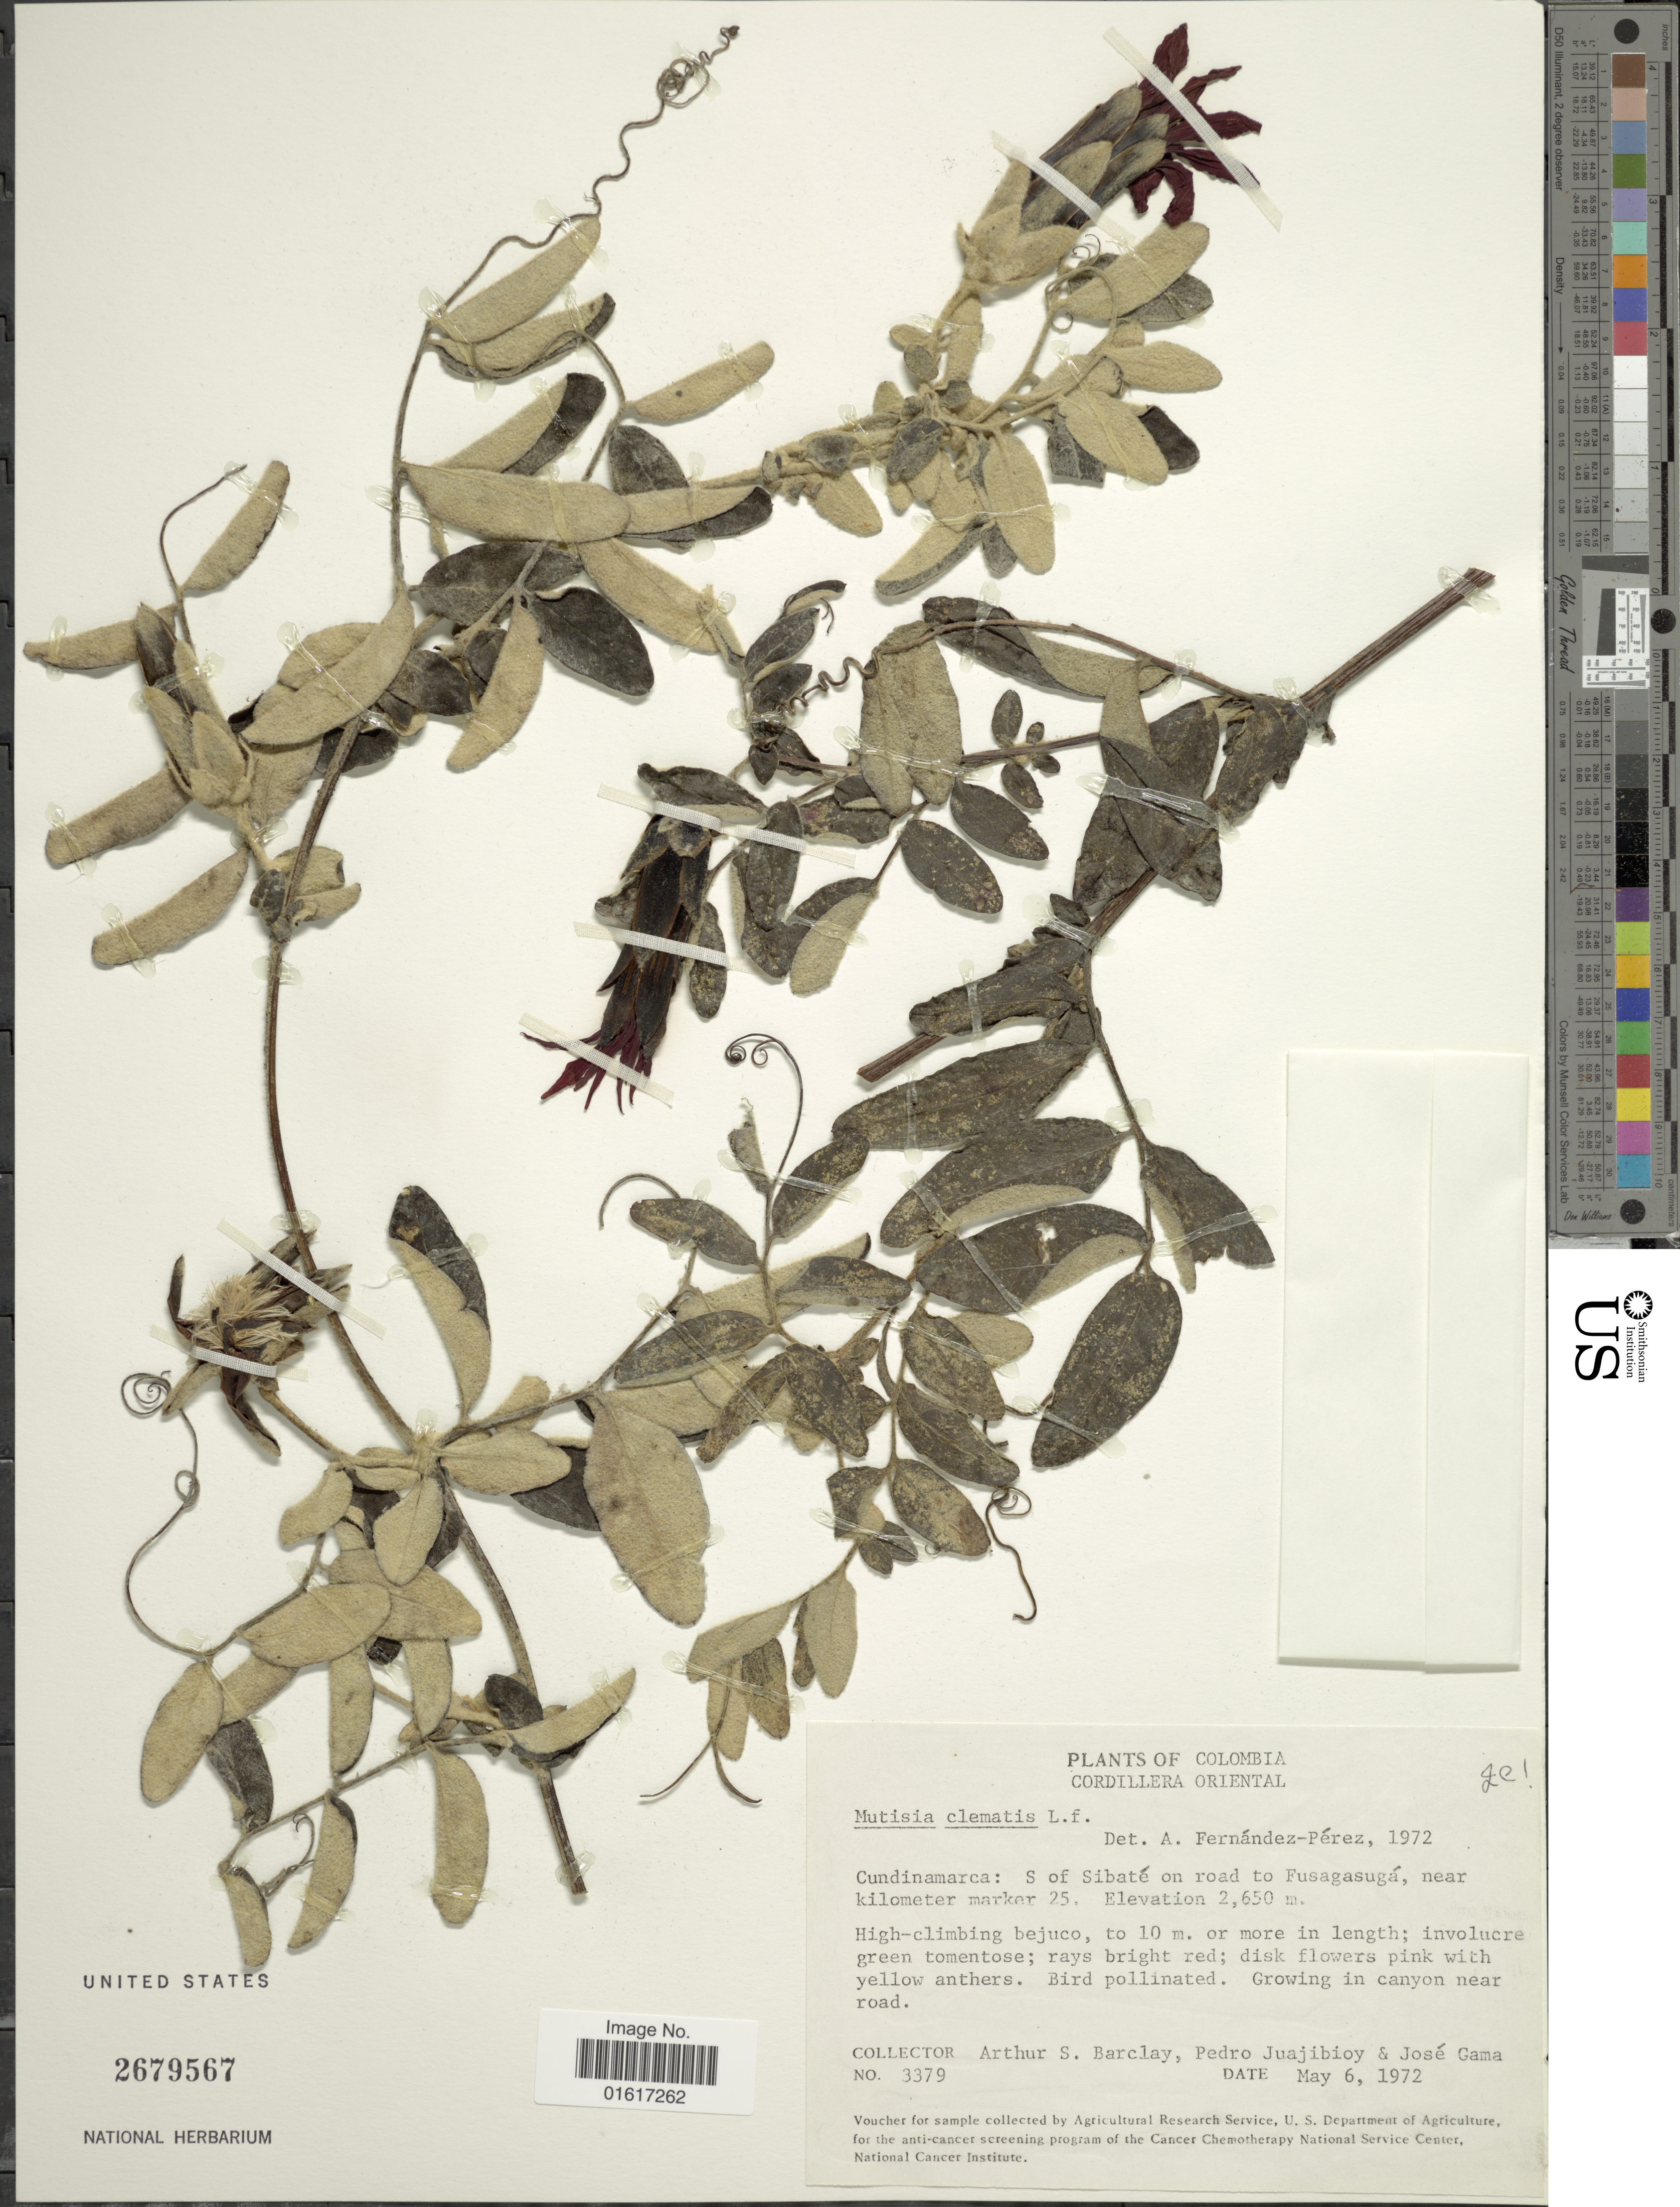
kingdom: Plantae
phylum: Tracheophyta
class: Magnoliopsida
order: Asterales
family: Asteraceae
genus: Mutisia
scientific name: Mutisia clematis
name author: L. f.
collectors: A. S. Barclay, P. Juajibioy & J. Gama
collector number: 3379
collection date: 1972-05-06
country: Colombia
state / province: Cundinamarca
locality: Cordillera Oriental. S of Sibáte on road to Fusagasugá, near kilometer marker 25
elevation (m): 2650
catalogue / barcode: US 2679567